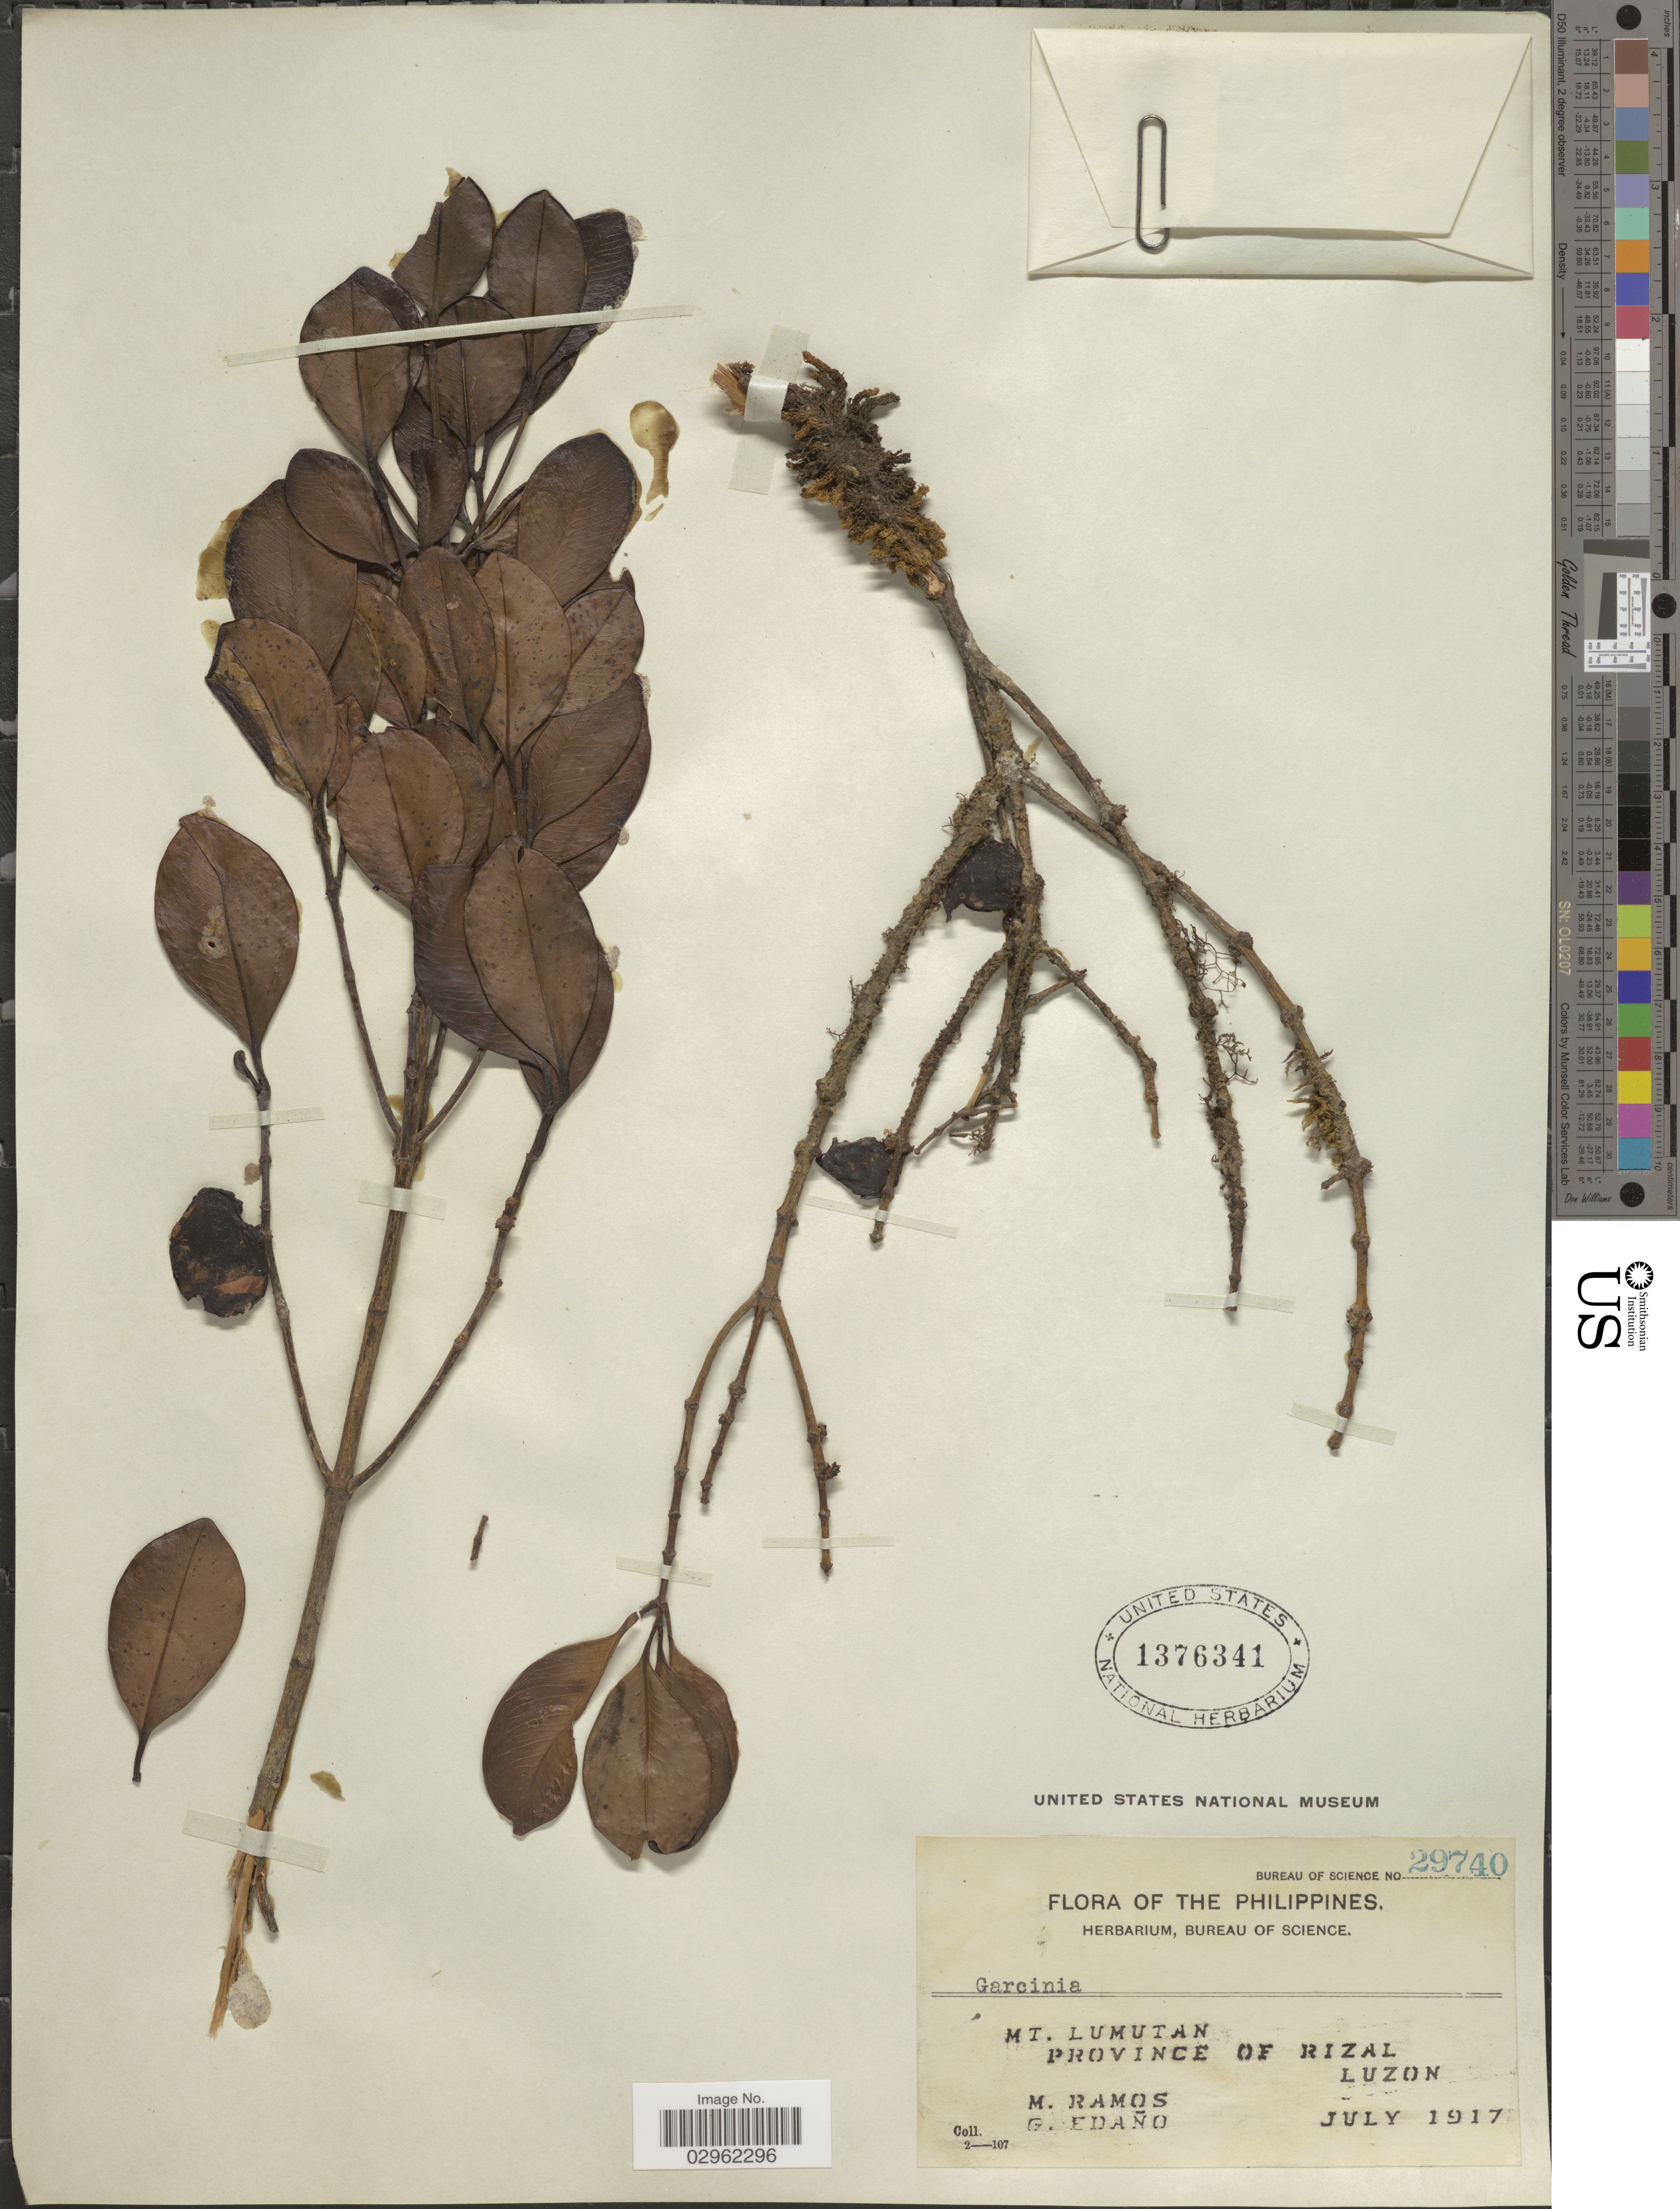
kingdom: Plantae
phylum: Tracheophyta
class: Magnoliopsida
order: Malpighiales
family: Clusiaceae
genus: Garcinia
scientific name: Garcinia sp.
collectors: M. Ramos & G. Edaño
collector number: Bureau of Science 29740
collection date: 1917-07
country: Philippines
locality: Mt. Lumutan, Province of Rizal, Luzon.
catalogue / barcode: US 1376341